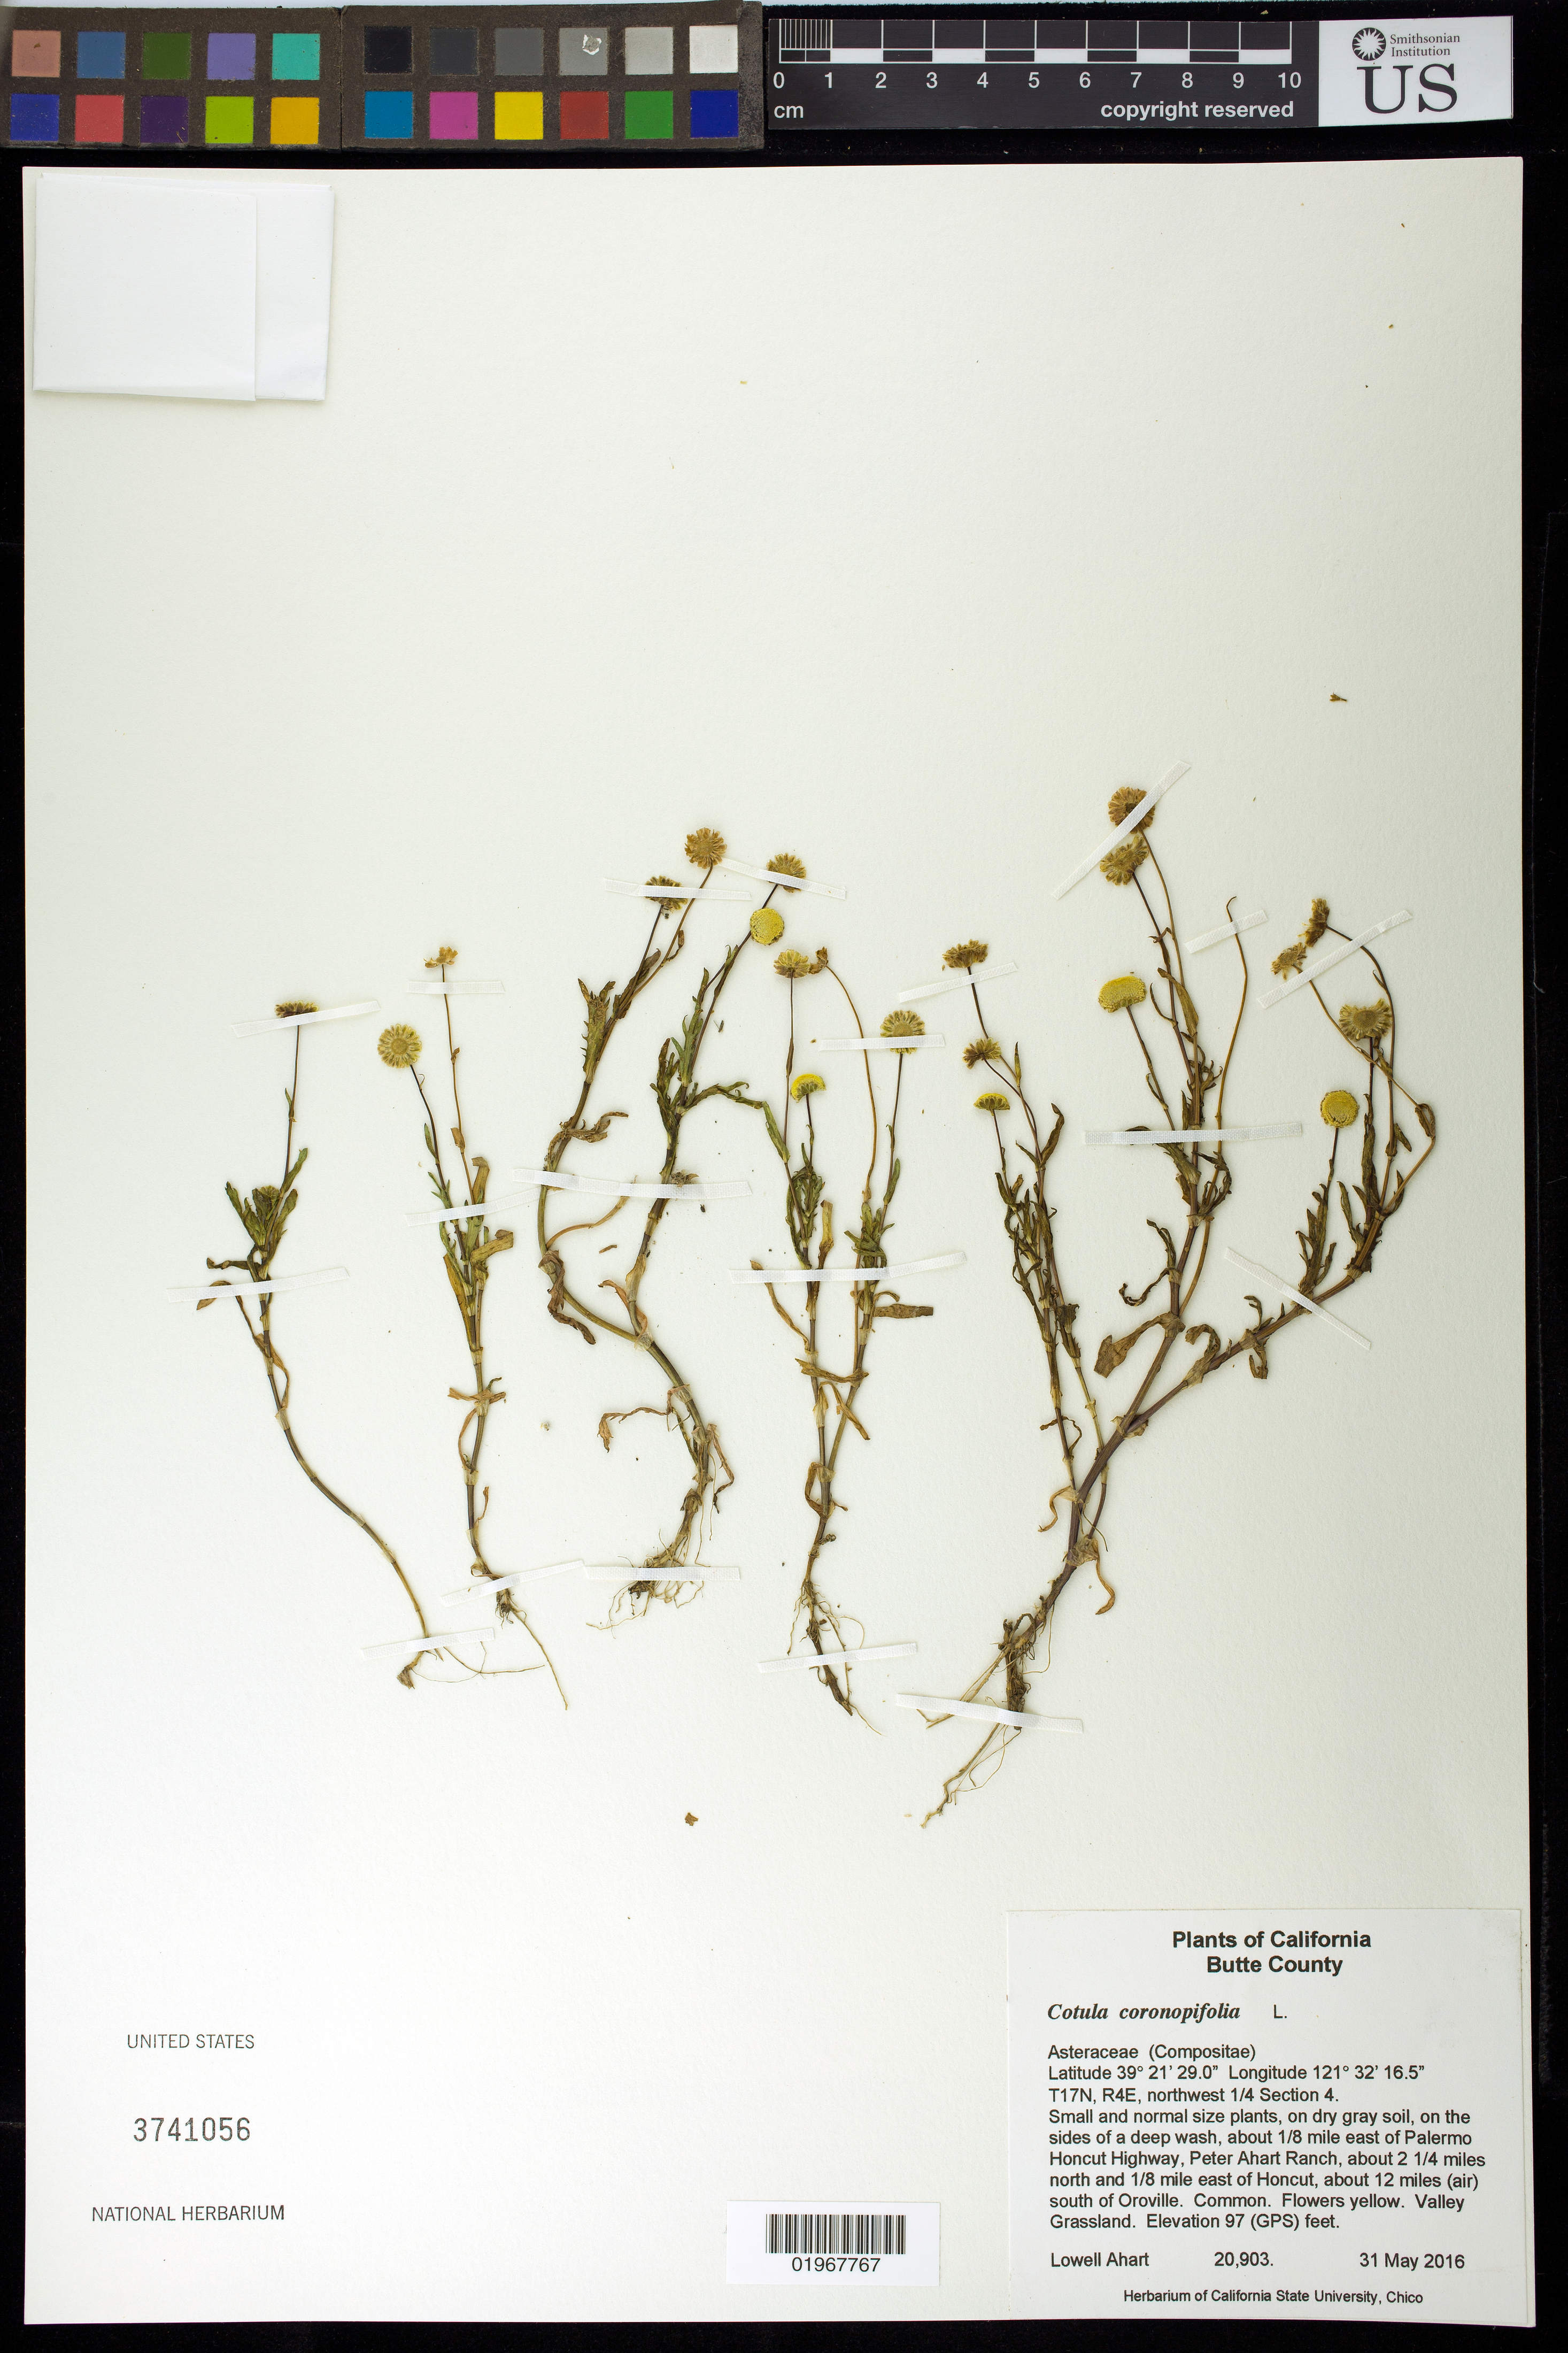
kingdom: Plantae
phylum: Tracheophyta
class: Magnoliopsida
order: Asterales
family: Asteraceae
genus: Cotula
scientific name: Cotula coronopifolia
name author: L.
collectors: L. Ahart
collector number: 20903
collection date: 2016-05-31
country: United States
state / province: California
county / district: Butte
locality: T17N, R4E, northwest 1/4 section 4. On the sides of a deep wash, about 1/8 mile east of Palemo Honcut Highway, Peter Ahart Ranch, about 2 1/4 miles north and 1/8 mile east of Honcut, about 12 miles (air) south of Oroville.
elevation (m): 30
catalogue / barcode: US 3741056